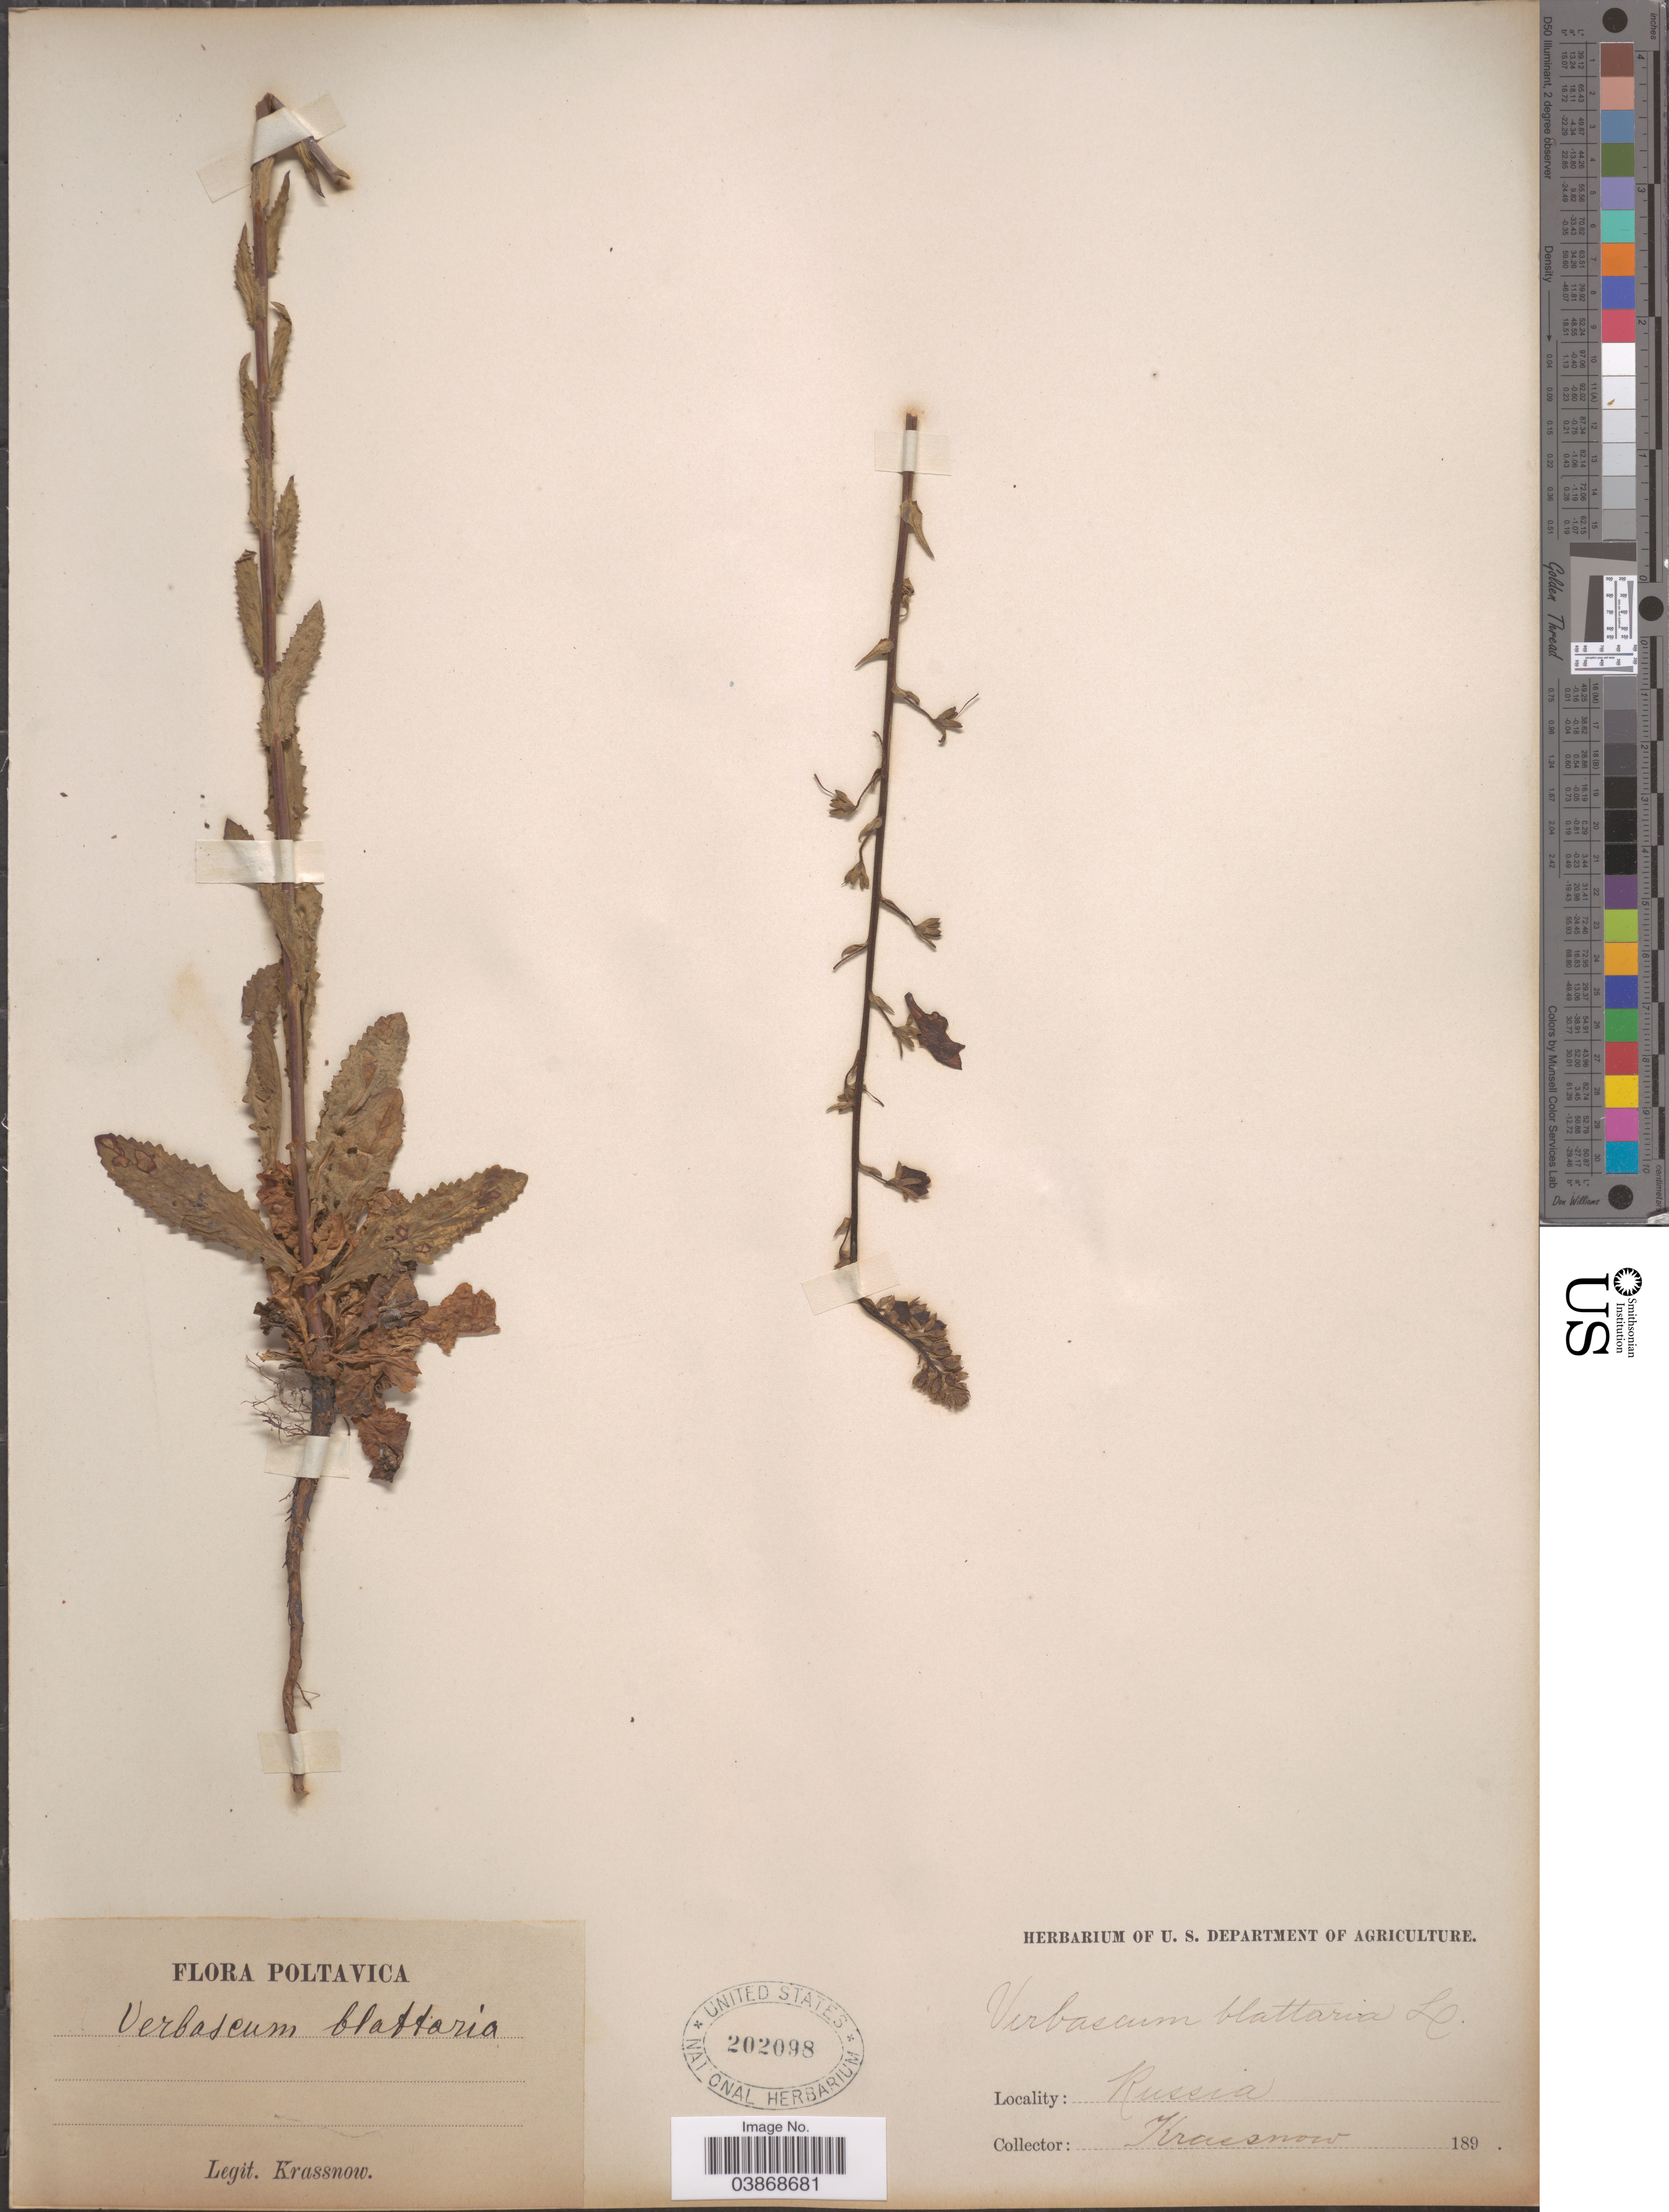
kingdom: Plantae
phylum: Tracheophyta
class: Magnoliopsida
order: Lamiales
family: Scrophulariaceae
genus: Verbascum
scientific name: Verbascum blattaria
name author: L.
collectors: -. Krassnow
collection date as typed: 189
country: Ukraine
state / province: Poltava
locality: Poltavica.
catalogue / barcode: US 202098